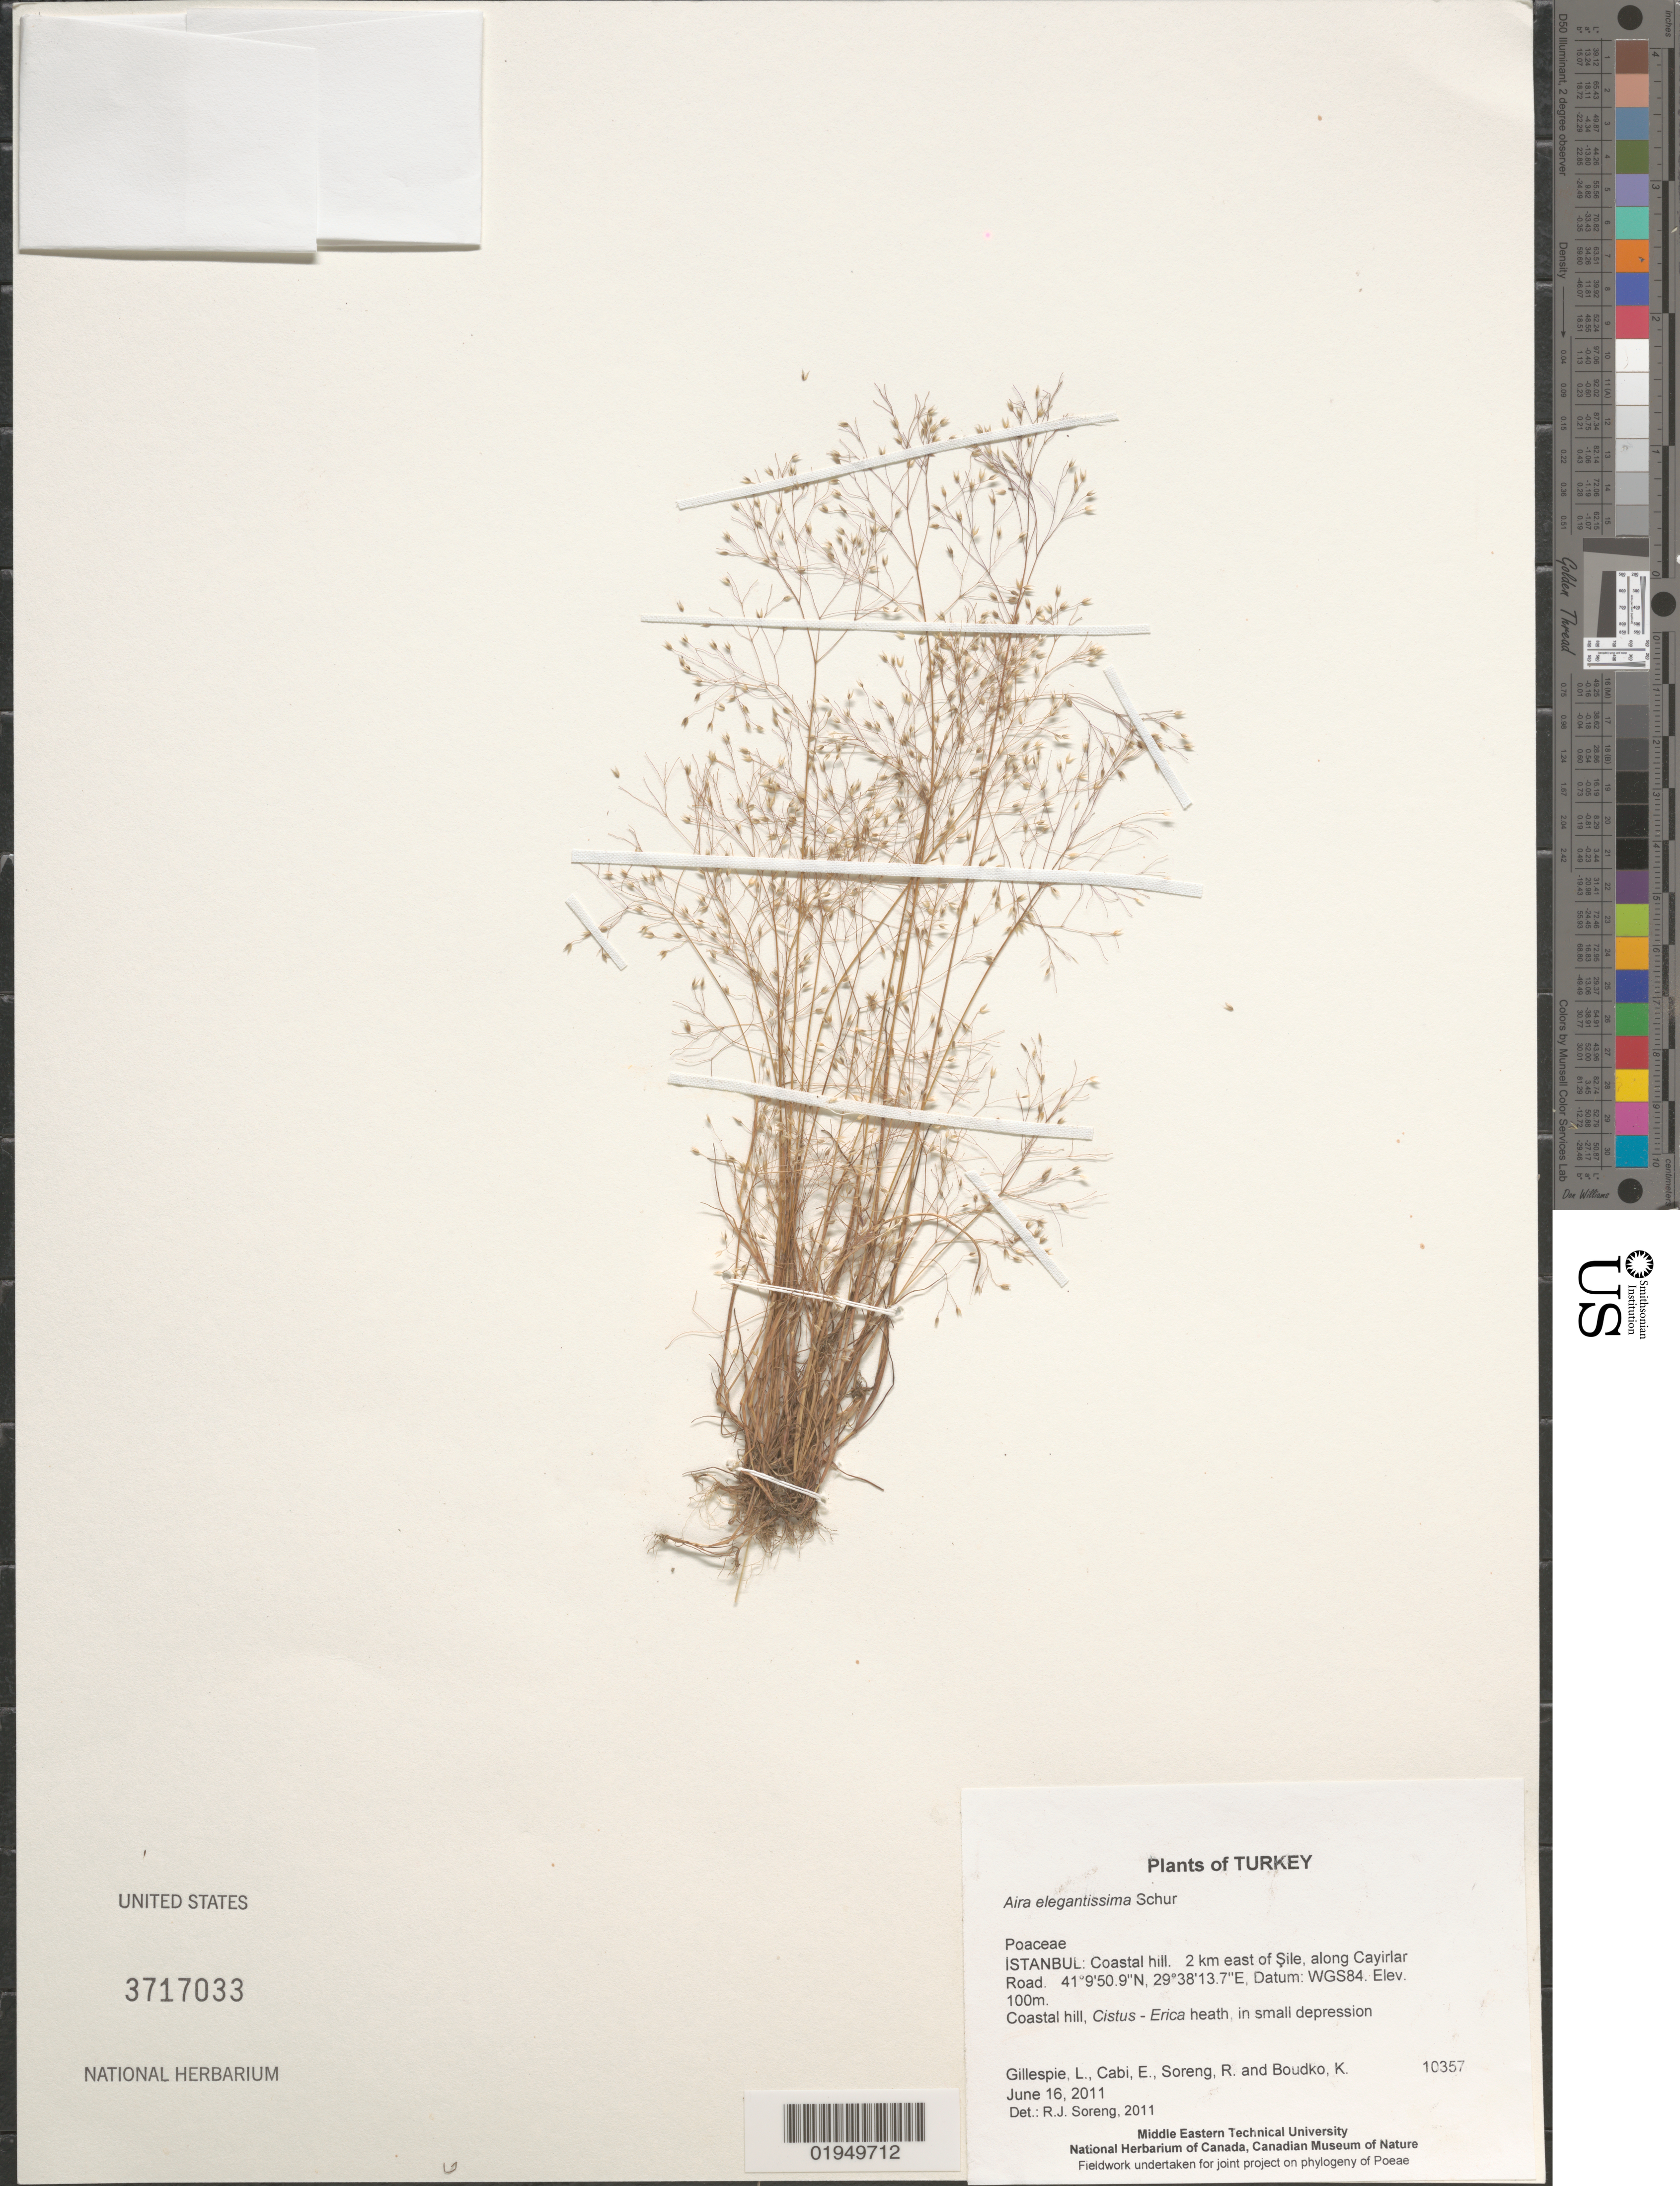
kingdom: Plantae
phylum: Tracheophyta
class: Liliopsida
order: Poales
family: Poaceae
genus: Aira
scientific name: Aira elegantissima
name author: Schur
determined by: Soreng, Robert J., Research Associate (BOT), Smithsonian Institution - National Museum of Natural History (UNITED STATES)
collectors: L. J. Gillespie, E. Cabi, R. J. Soreng & K. Boudko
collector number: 10357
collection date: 2011-06-16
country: Turkey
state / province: Istanbul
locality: Coastal hill. 2 km east of Sile, along Cayirlar Road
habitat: Coastal hill, Cistus - Erica Heath, in small depression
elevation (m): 100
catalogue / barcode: US 3717033